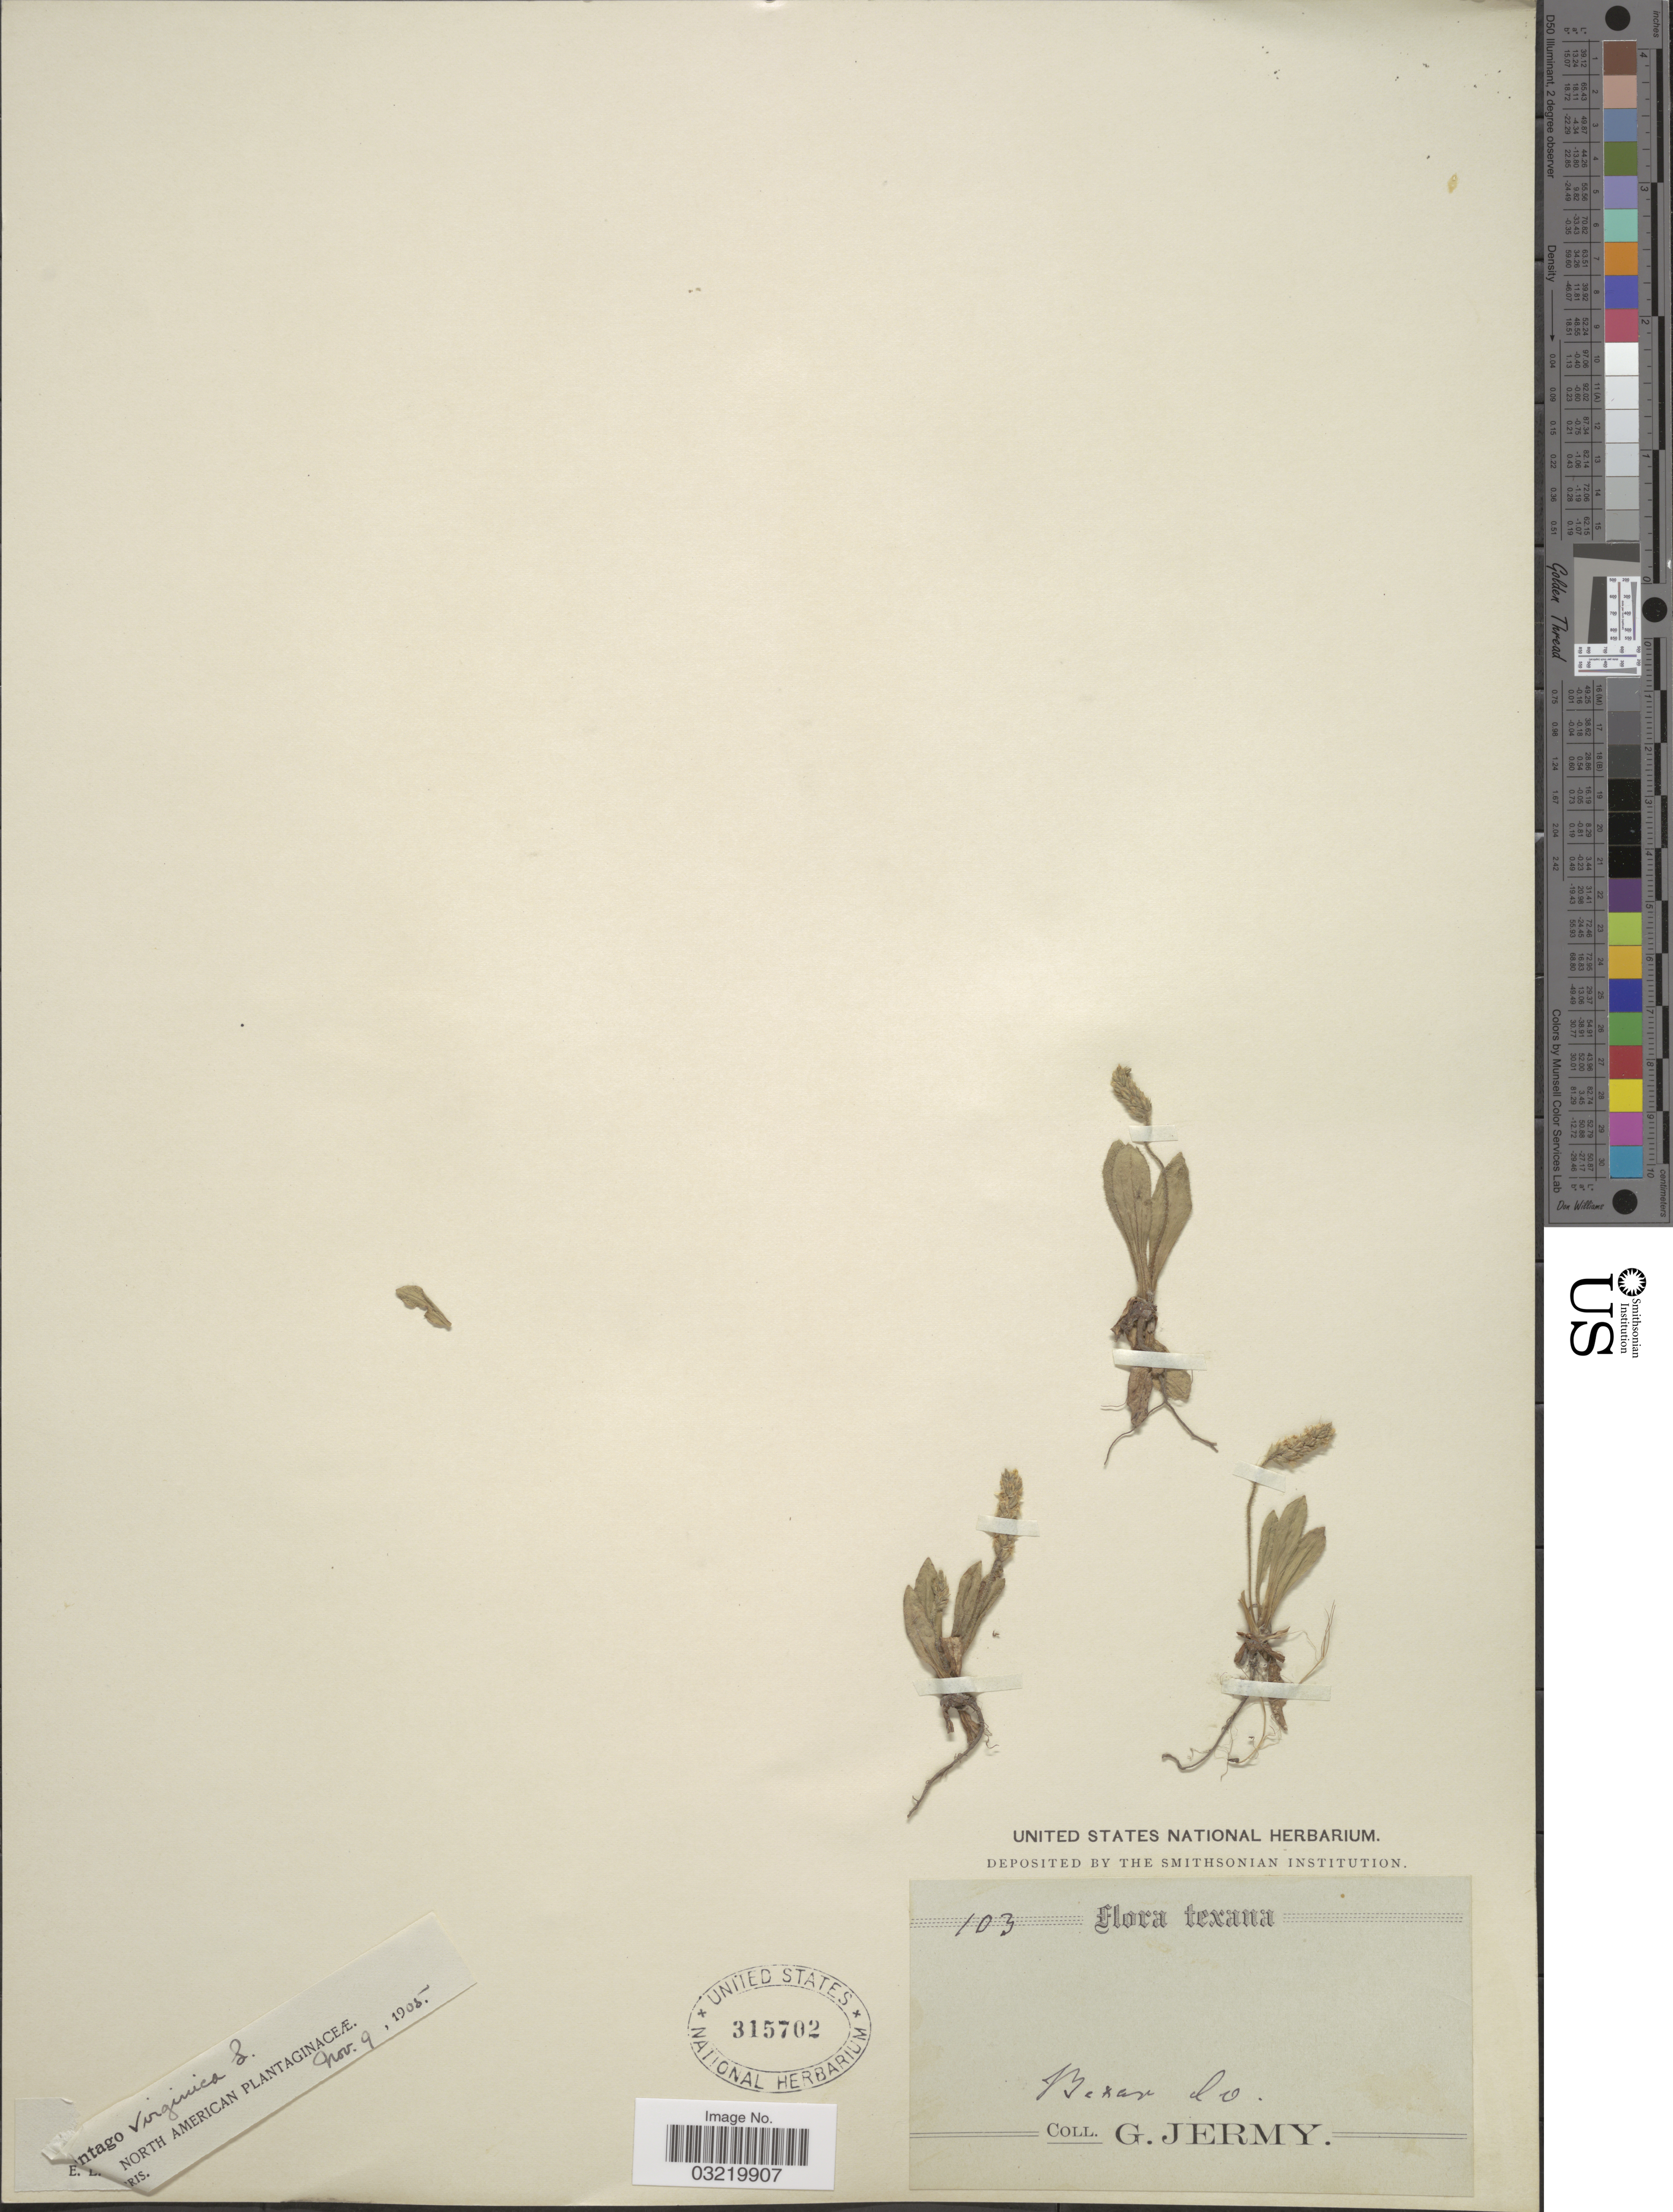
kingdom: Plantae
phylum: Tracheophyta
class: Magnoliopsida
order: Lamiales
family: Plantaginaceae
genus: Plantago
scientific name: Plantago virginica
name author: L.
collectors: G. Jermy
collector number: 103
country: United States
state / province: Texas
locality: Bexar Co.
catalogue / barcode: US 315702